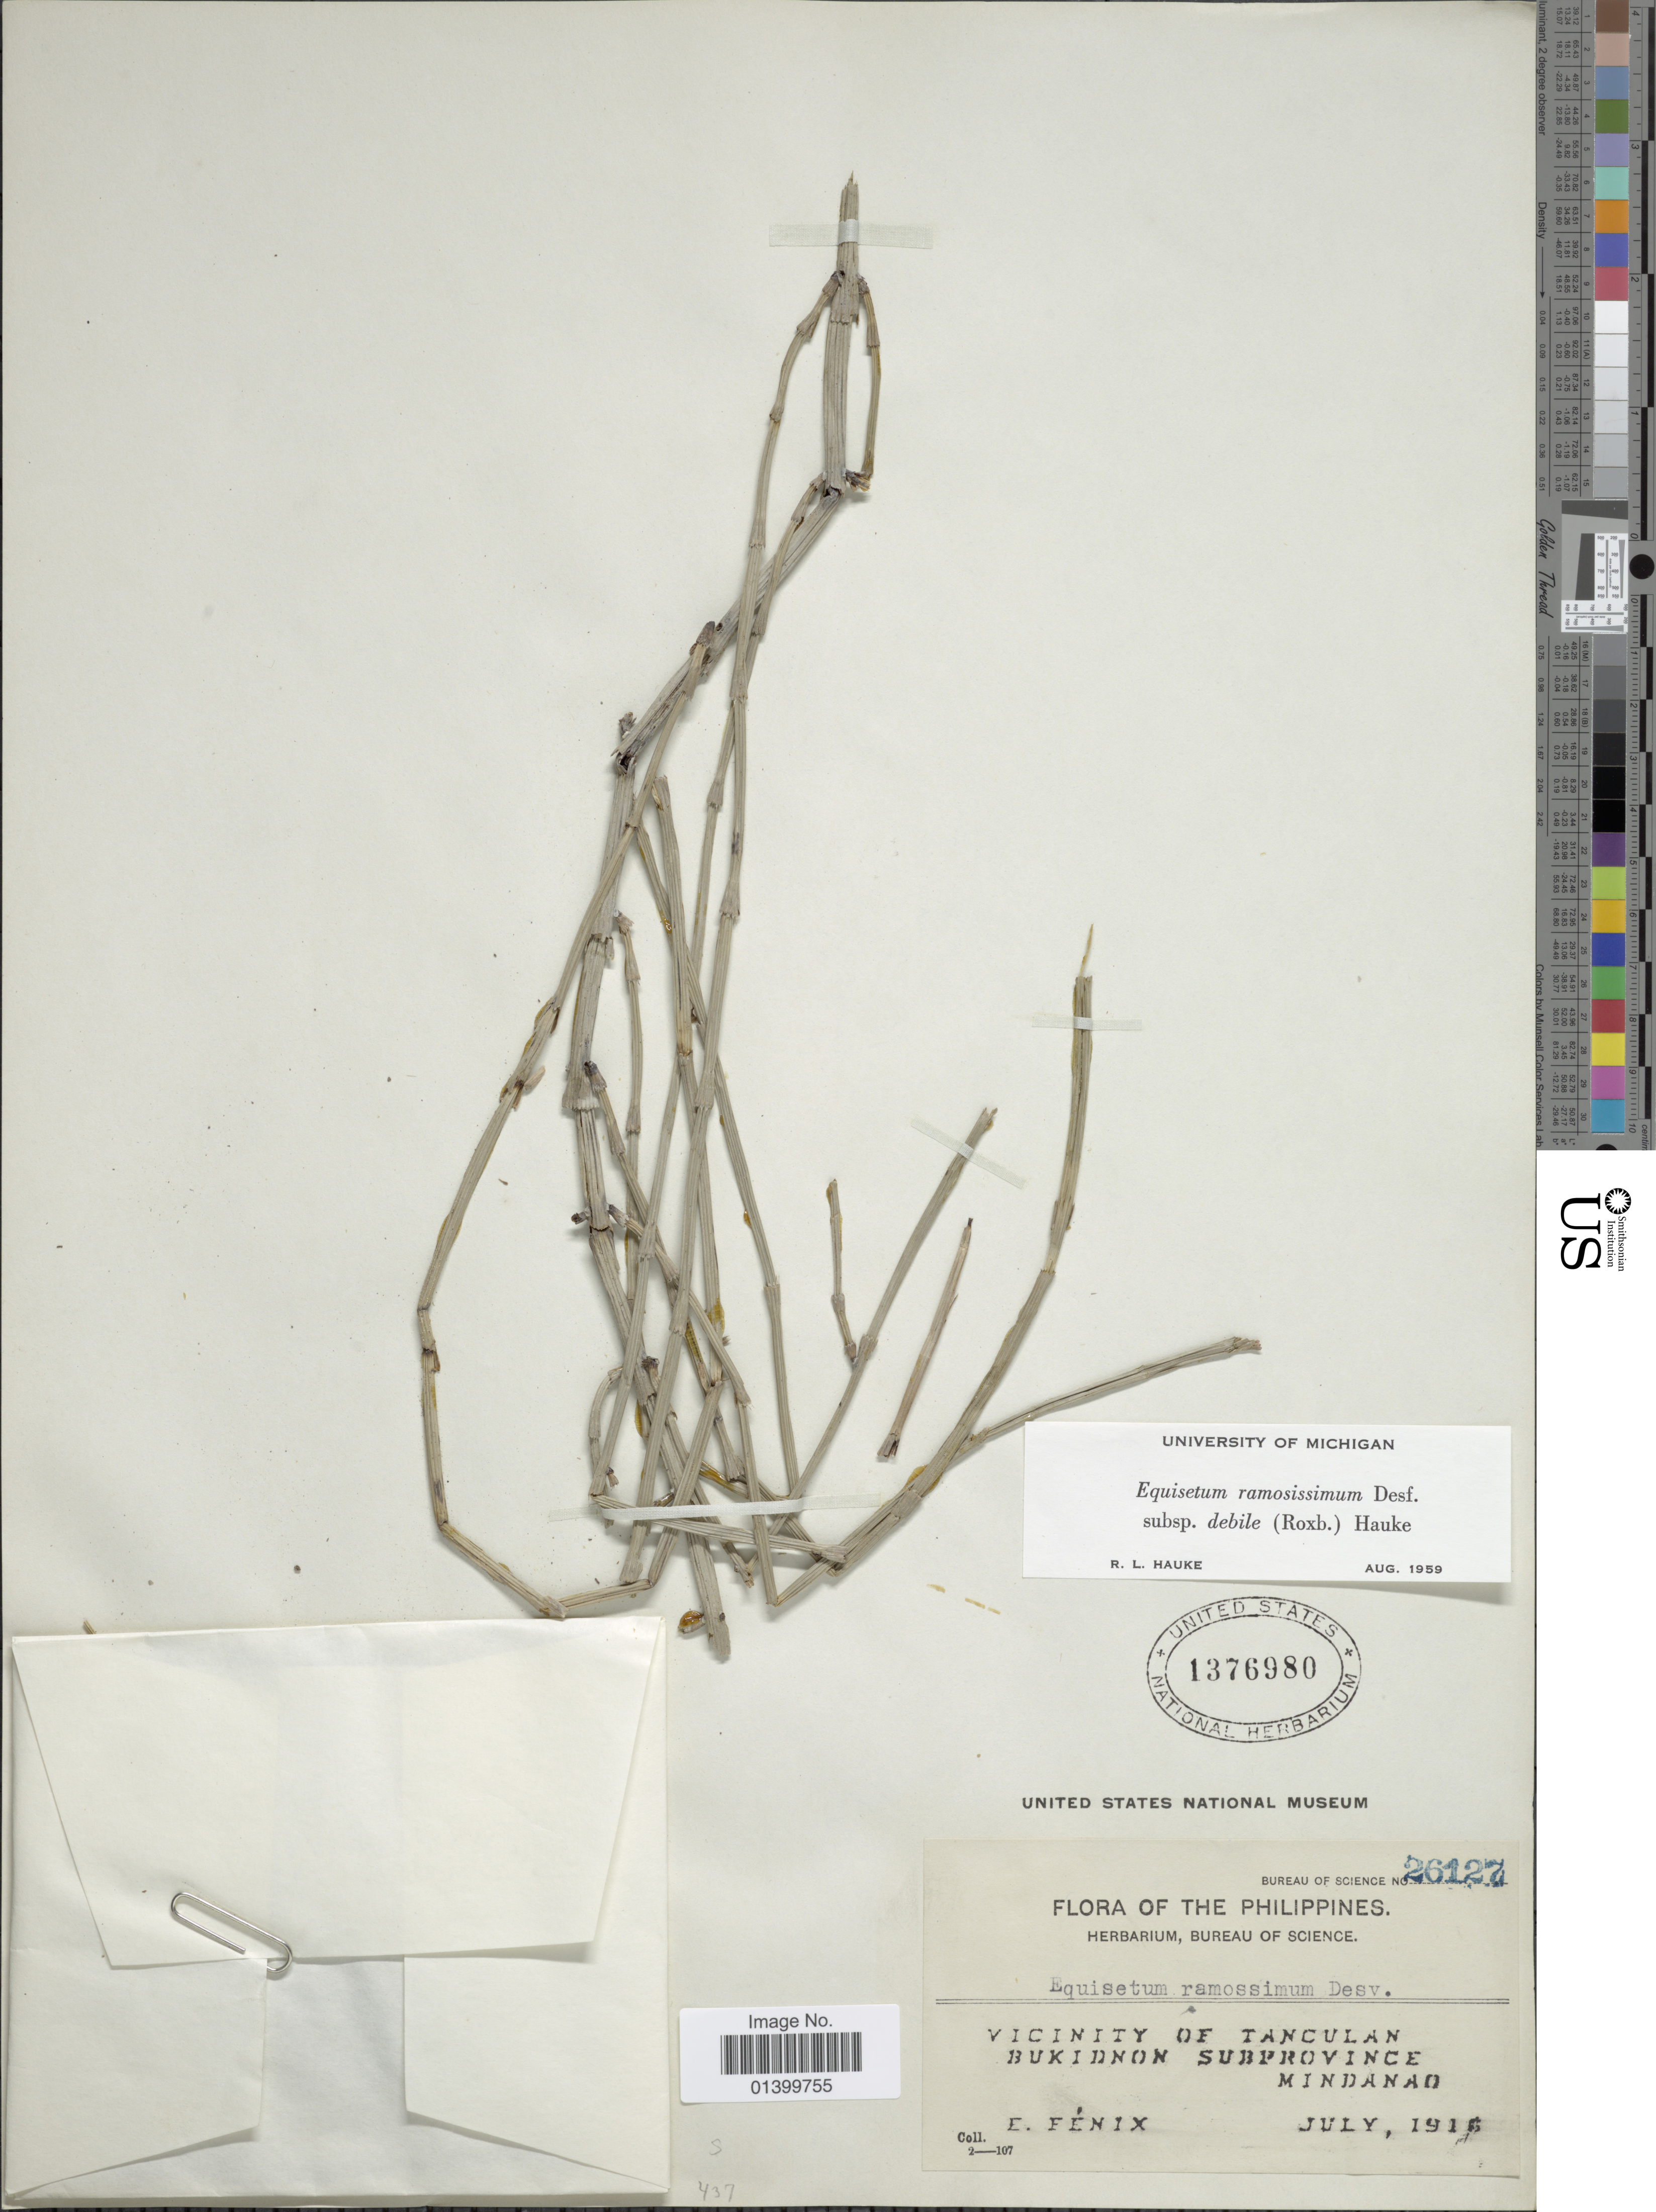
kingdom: Plantae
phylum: Tracheophyta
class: Polypodiopsida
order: Equisetales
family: Equisetaceae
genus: Equisetum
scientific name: Equisetum ramosissimum subsp. debile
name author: (Roxb. ex Vaucher) Hauke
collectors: E. Fenix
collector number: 26127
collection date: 1916-07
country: Philippines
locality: Flora of the Philippines. Vicinity of Tanculan. Bukidnon Subprovince. Mindanao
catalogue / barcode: US 1376980